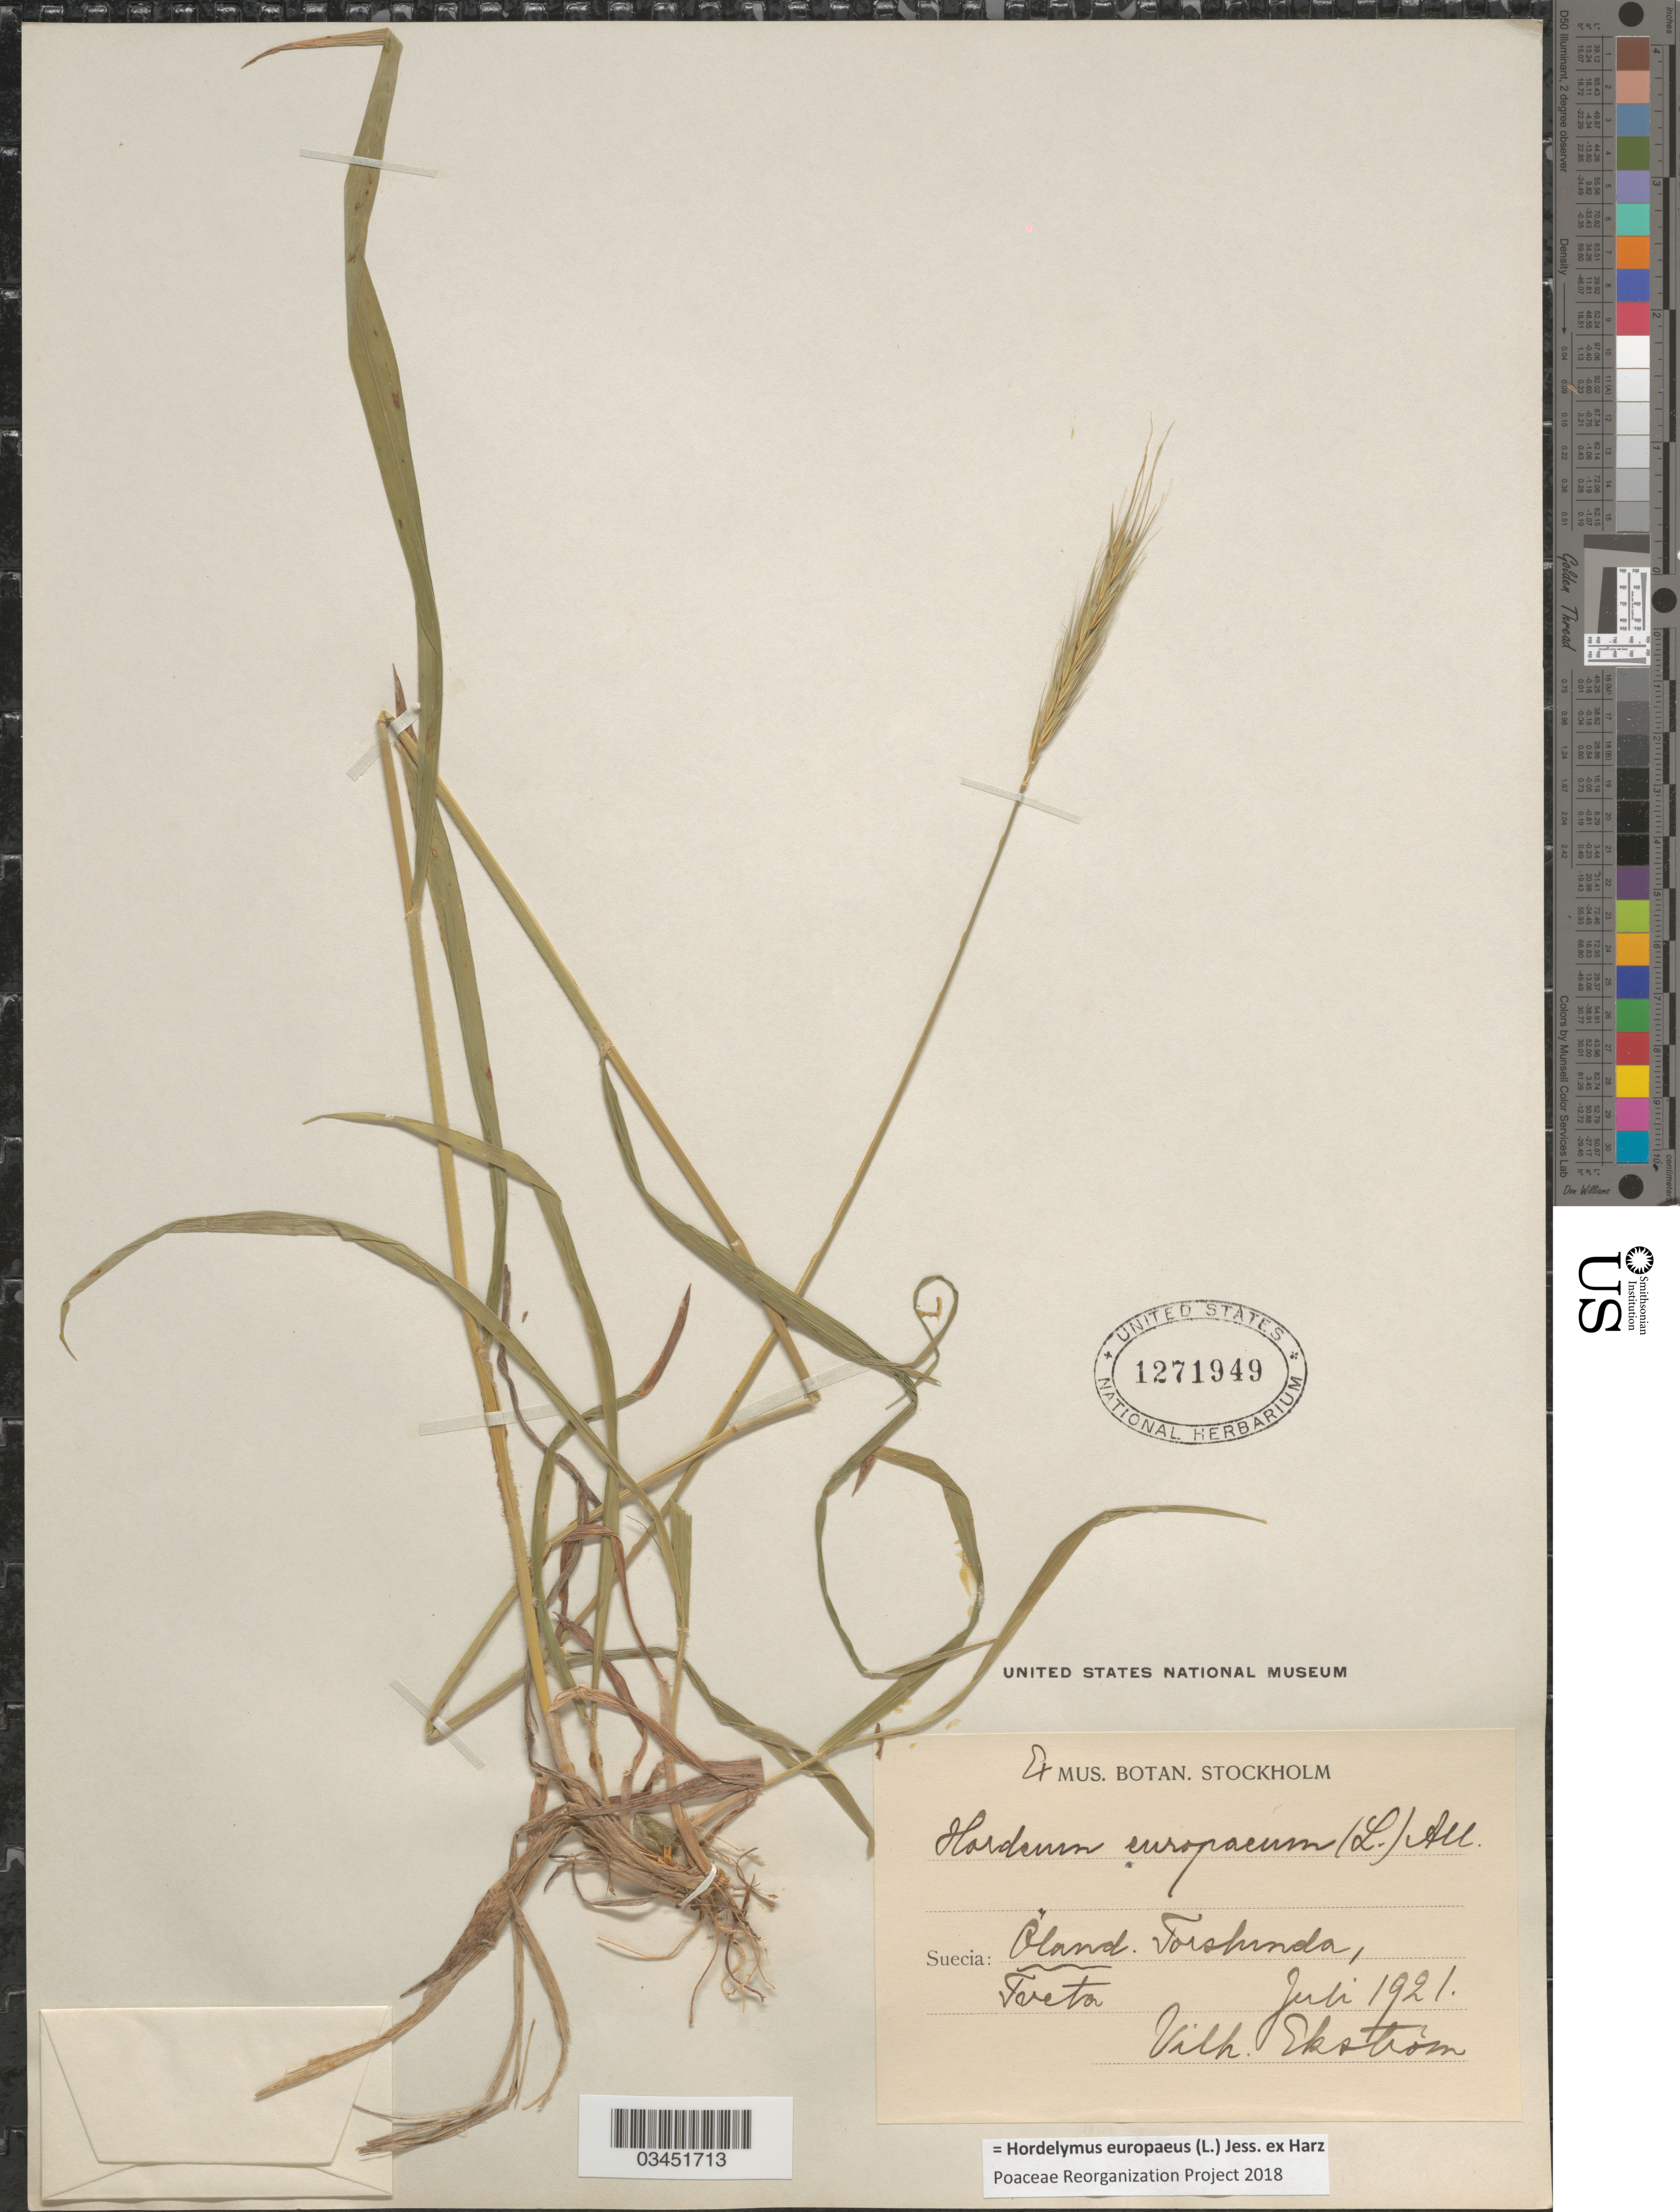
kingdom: Plantae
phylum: Tracheophyta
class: Liliopsida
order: Poales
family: Poaceae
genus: Hordelymus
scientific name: Hordelymus europaeus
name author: (L.) Jess. ex Harz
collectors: V. Ekstrom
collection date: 1921-07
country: Sweden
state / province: Kalmar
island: Oland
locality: Suecia: Öland. Torshinda, Tveta.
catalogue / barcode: US 1271949